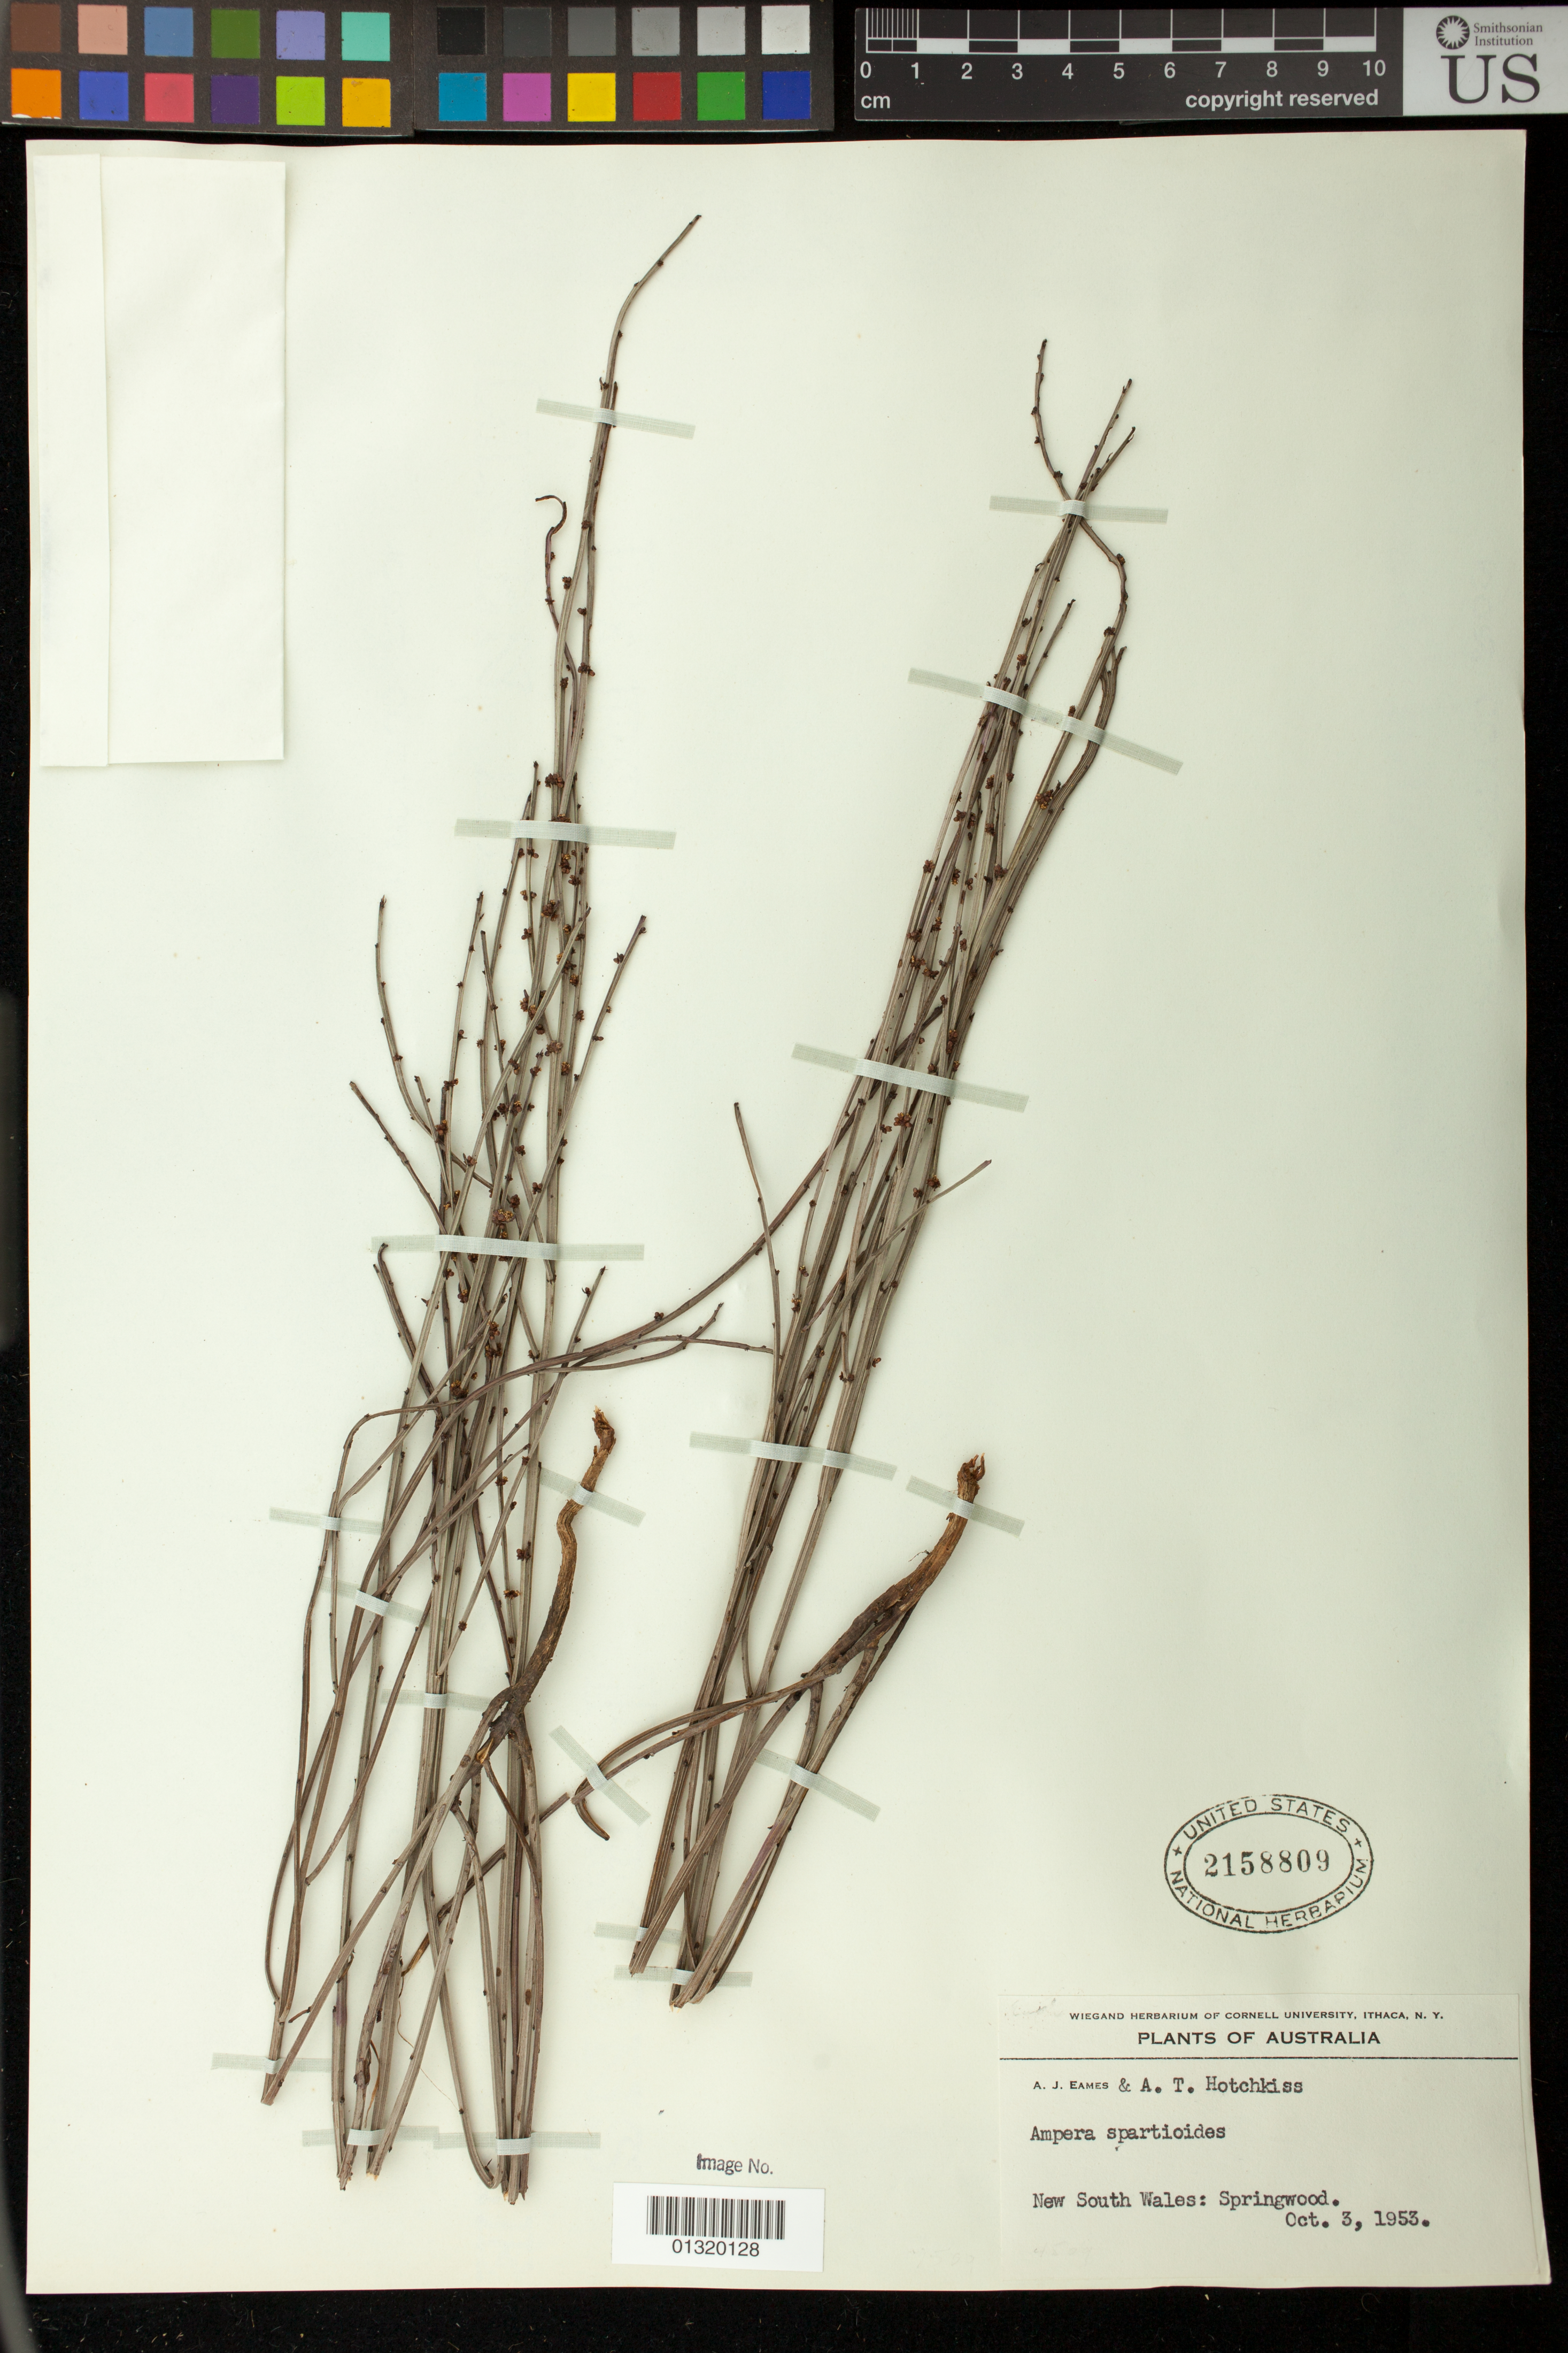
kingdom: Plantae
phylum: Tracheophyta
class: Magnoliopsida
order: Malpighiales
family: Euphorbiaceae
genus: Amperea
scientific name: Amperea xiphoclada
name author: Druce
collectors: A. J. Eames & A. Hotchkiss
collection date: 1953-10-03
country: Australia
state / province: New South Wales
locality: Springwood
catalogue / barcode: US 2158809